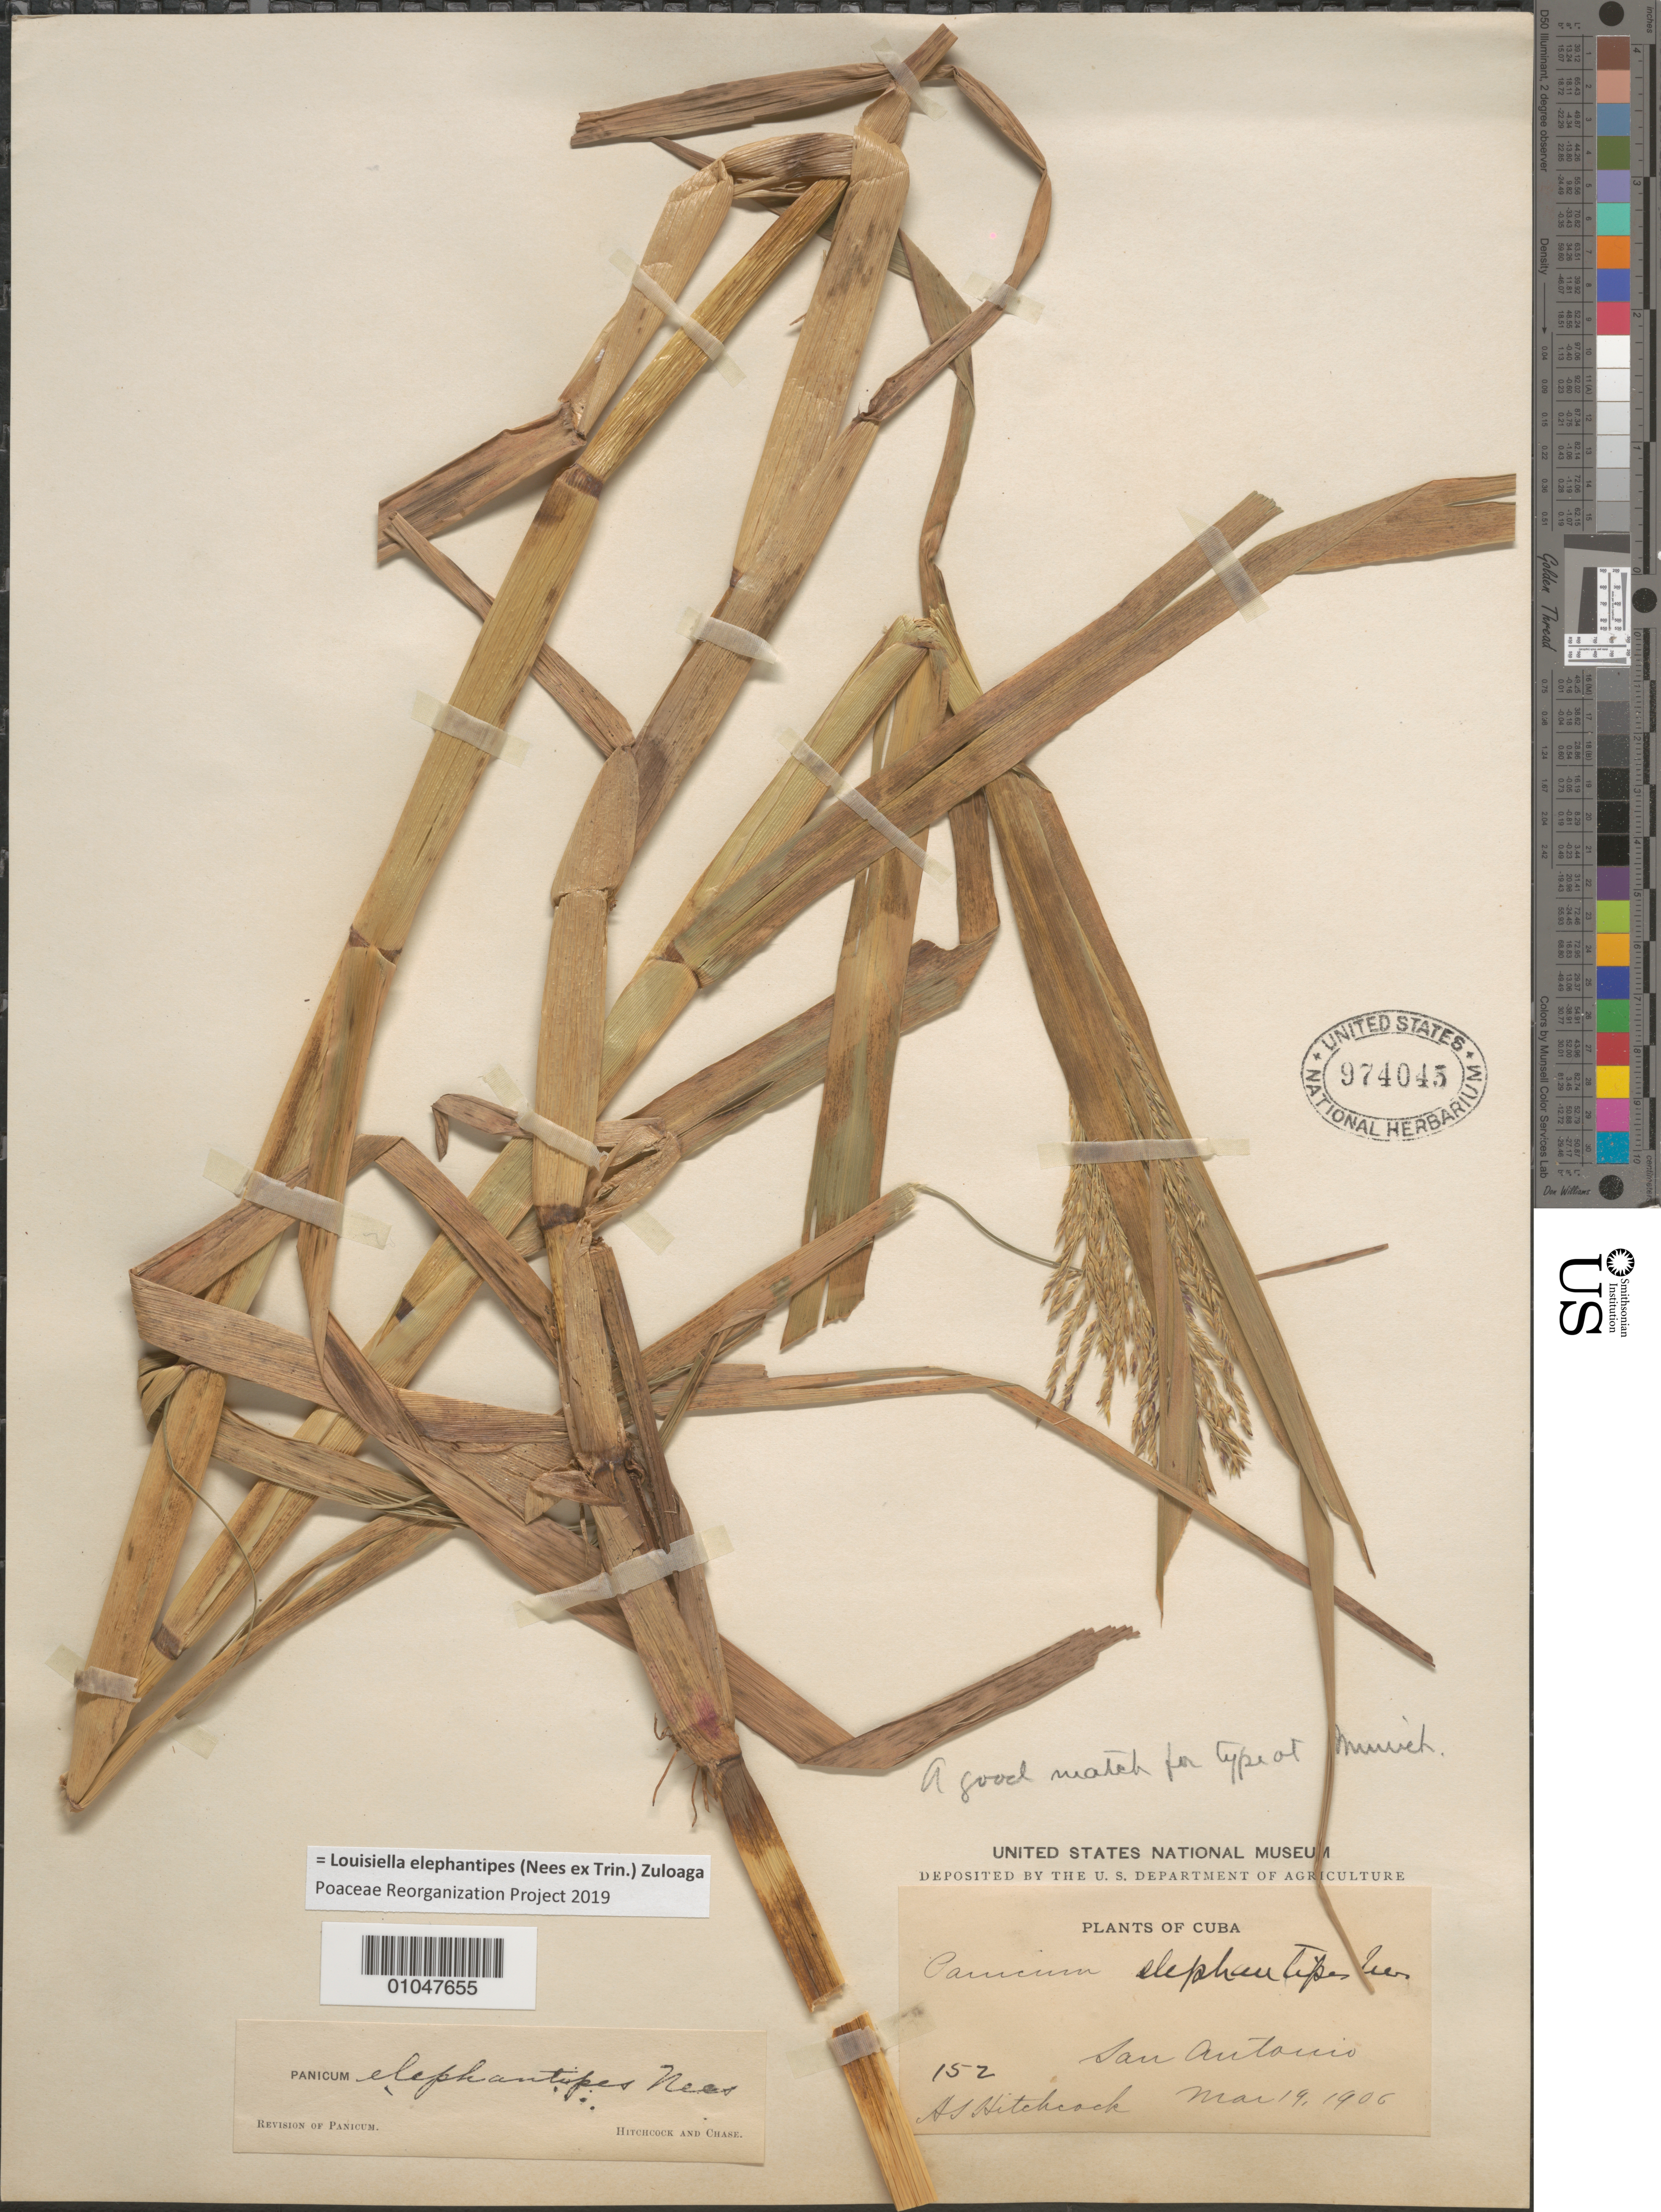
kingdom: Plantae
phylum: Tracheophyta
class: Liliopsida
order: Poales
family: Poaceae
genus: Louisiella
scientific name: Louisiella elephantipes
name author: (Nees ex Trin.) Zuloaga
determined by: Poaceae Reorganization Project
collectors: A. S. Hitchcock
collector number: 152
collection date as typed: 19 Mar 1906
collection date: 1906-03-19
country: Cuba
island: Cuba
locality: San Antonio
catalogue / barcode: US 974945